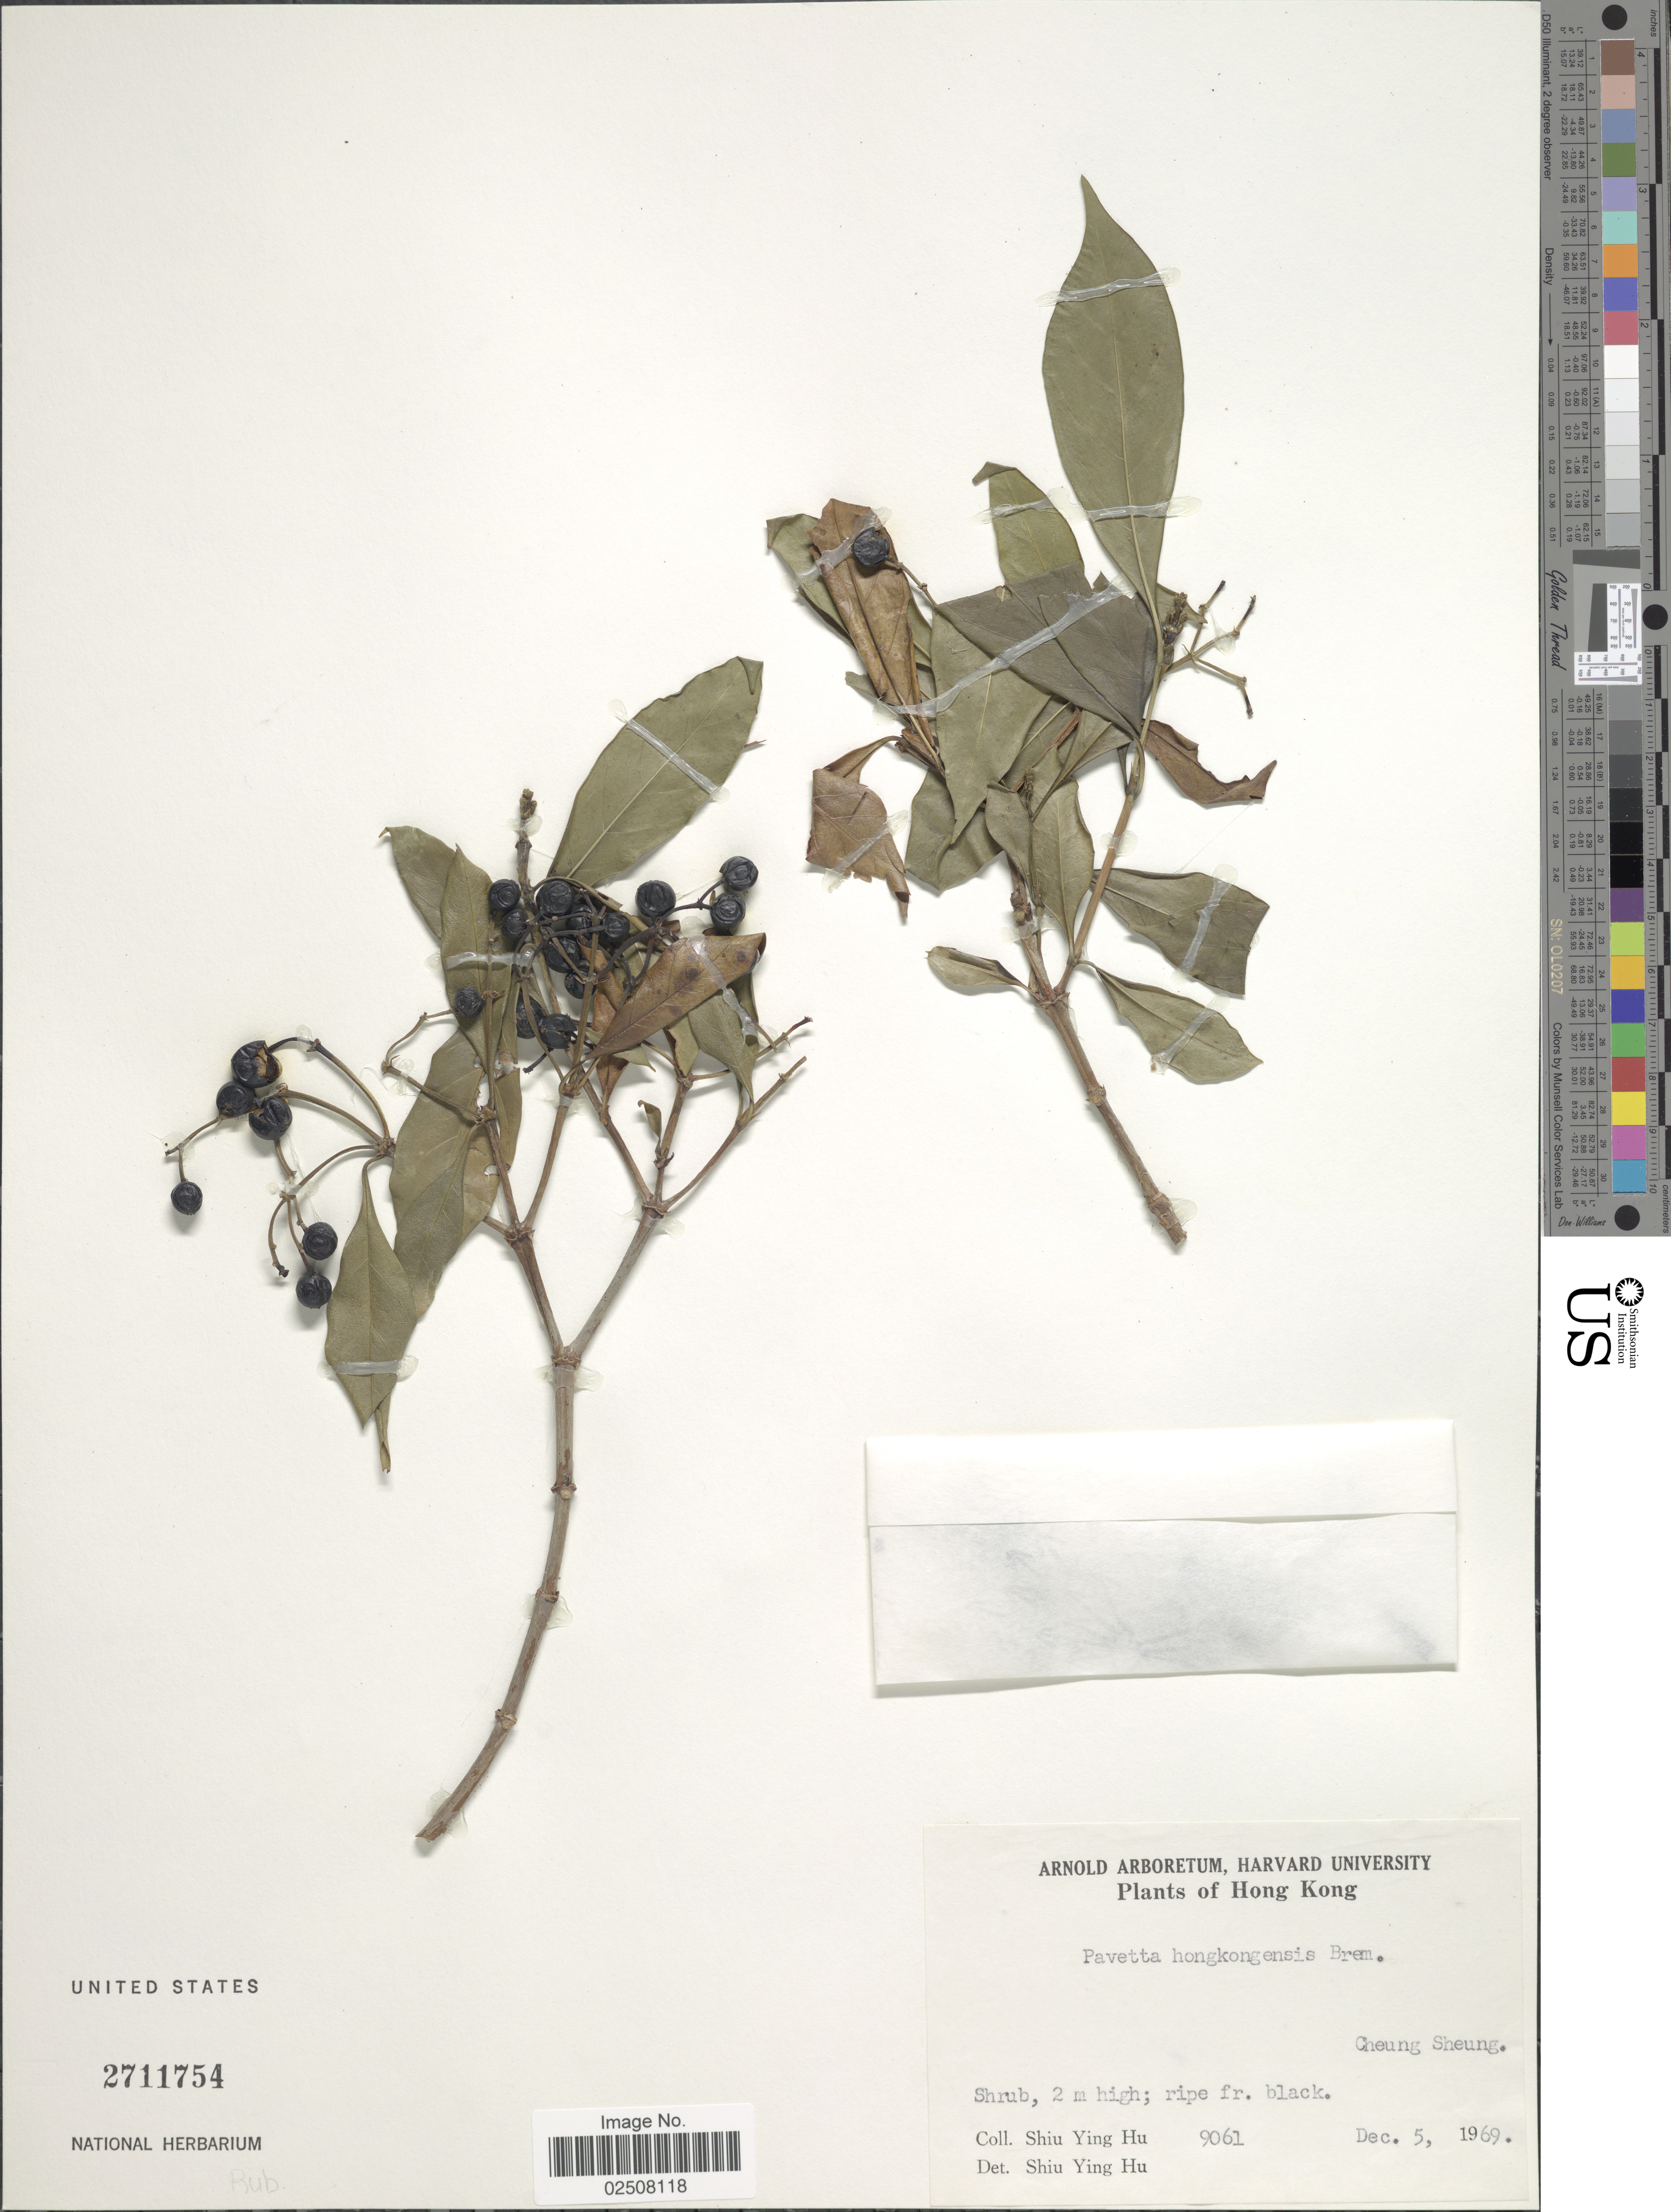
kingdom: Plantae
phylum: Tracheophyta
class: Magnoliopsida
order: Gentianales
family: Rubiaceae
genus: Pavetta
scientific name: Pavetta hongkongensis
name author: Bremek.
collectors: S. Y. Hu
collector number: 9061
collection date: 1969-12-05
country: China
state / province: Hong Kong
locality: Cheung Sheung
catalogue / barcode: US 2711754